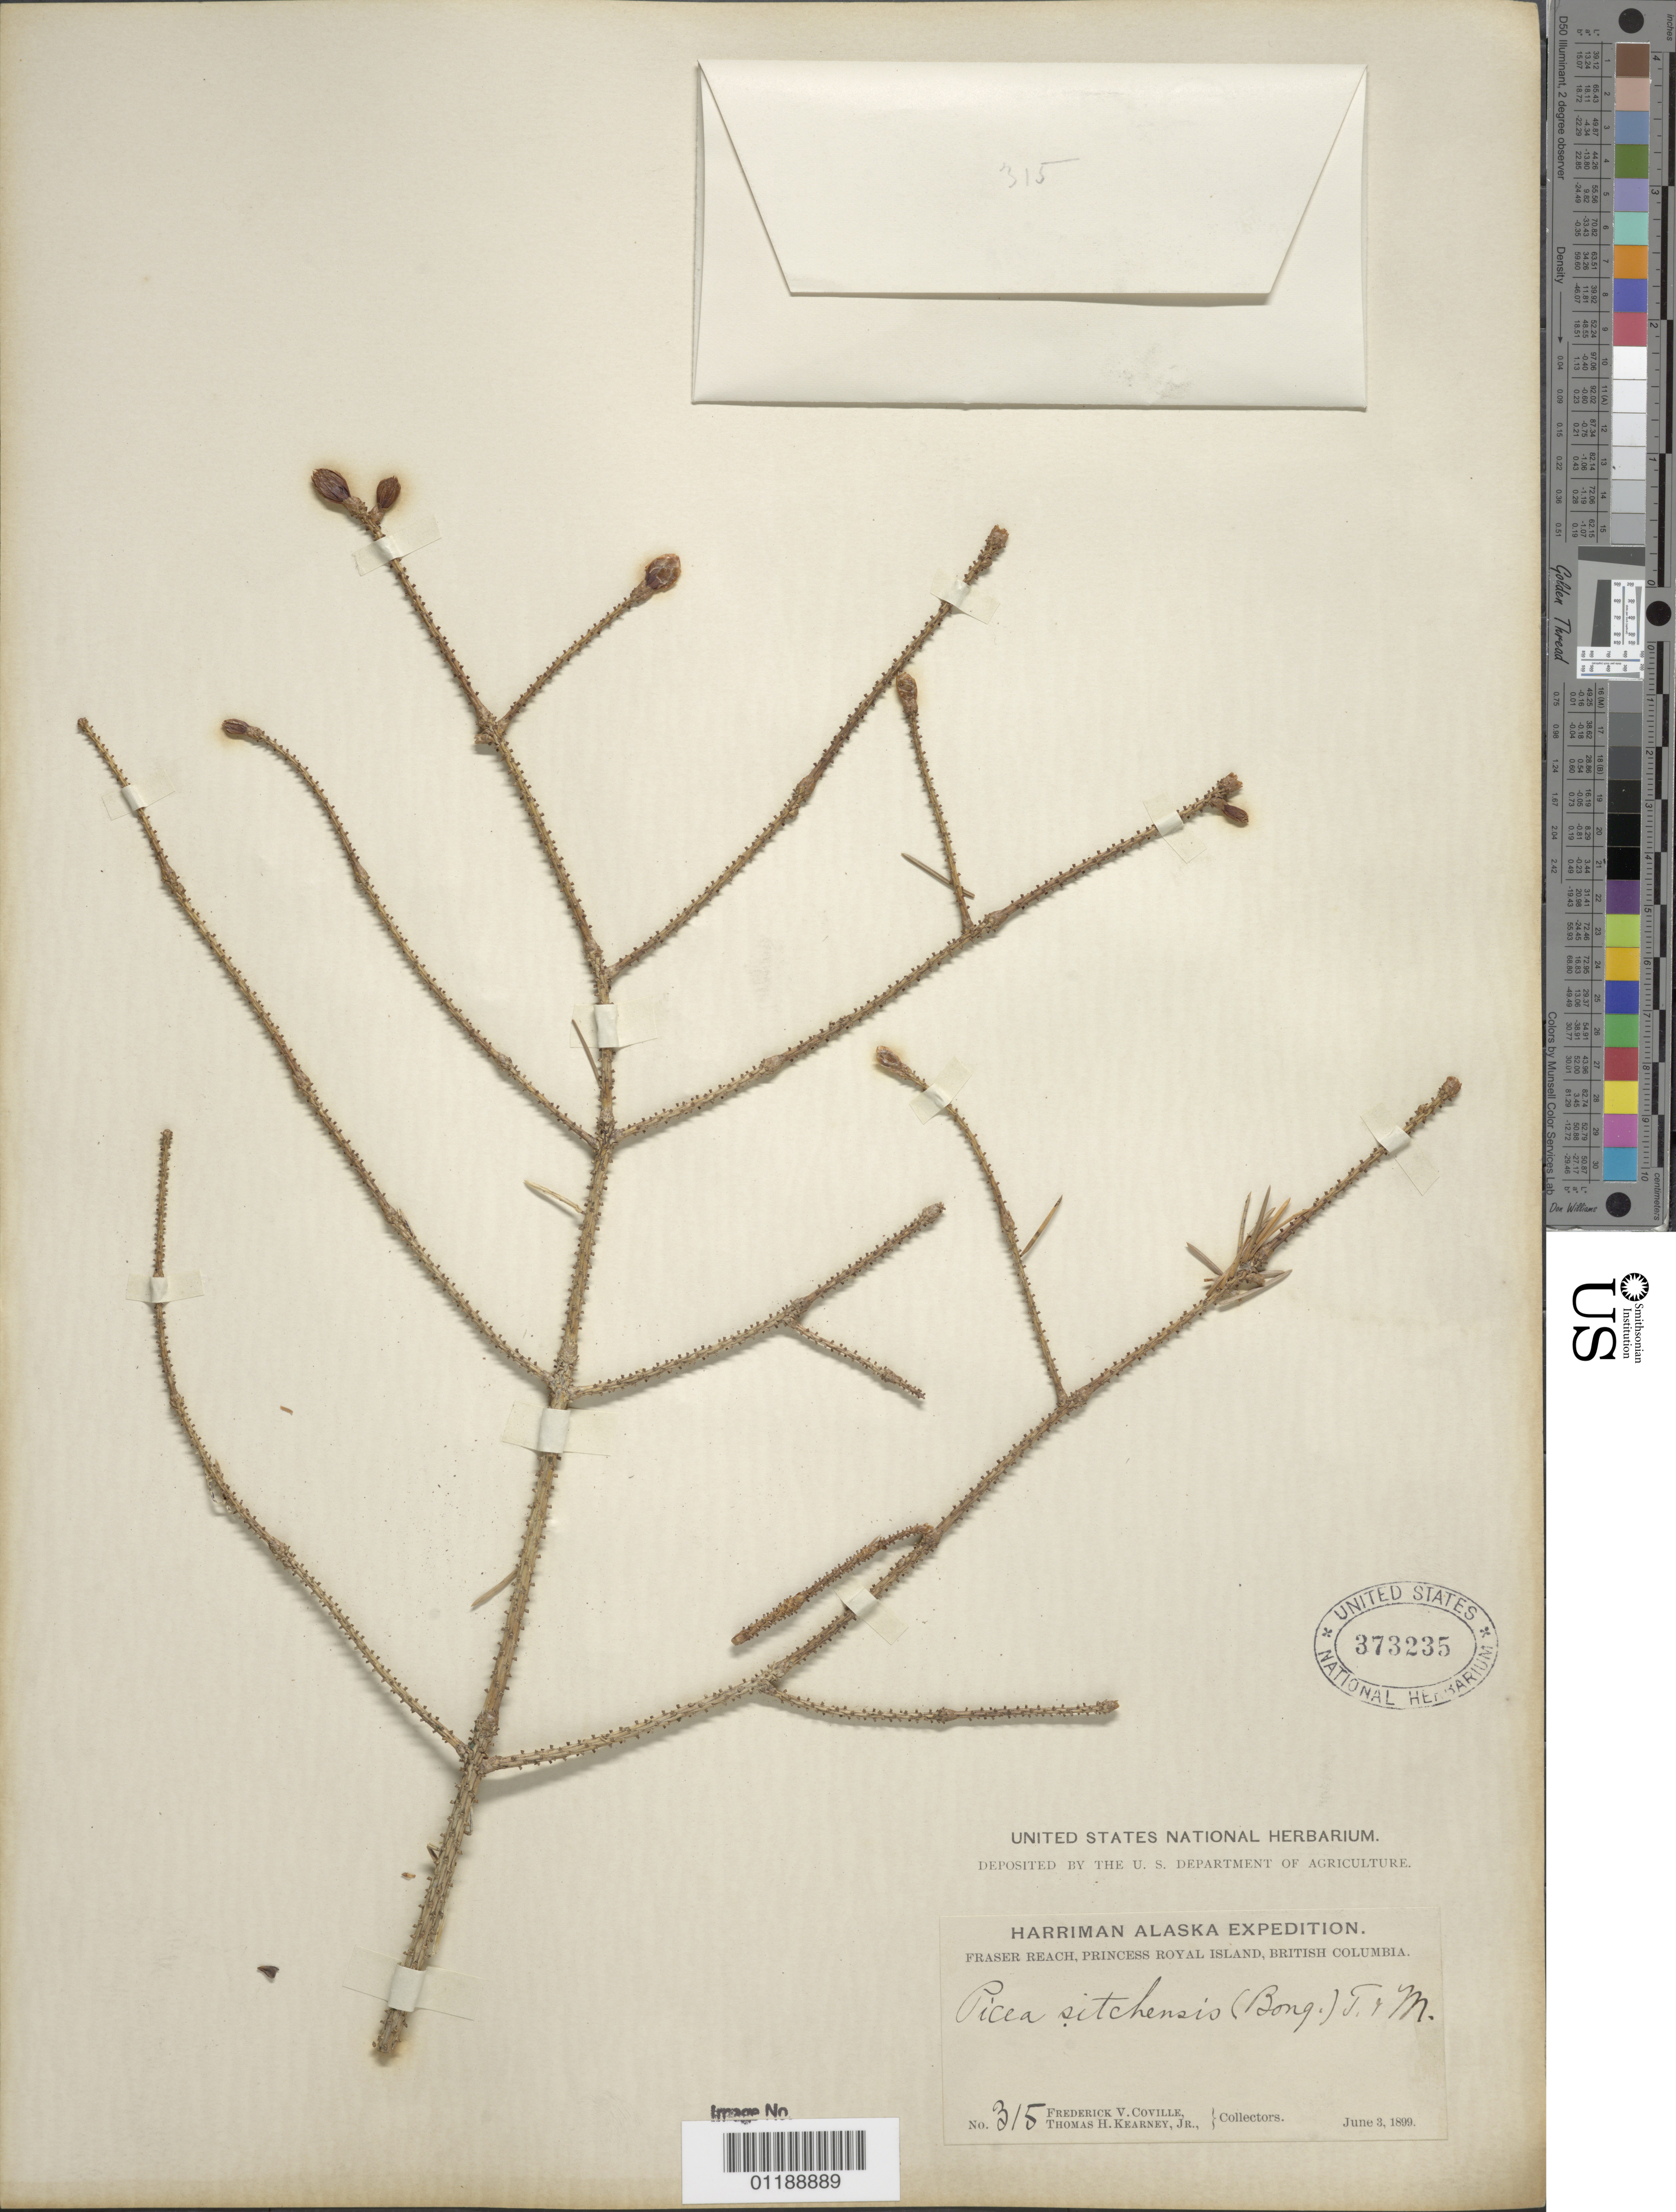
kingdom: Plantae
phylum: Tracheophyta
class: Pinopsida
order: Pinales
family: Pinaceae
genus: Picea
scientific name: Picea sitchensis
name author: (Bong.) Carrière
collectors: F. V. Coville & T. H. Kearney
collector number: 315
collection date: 1899-06-03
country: Canada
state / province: British Columbia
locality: Fraser Reach, Princess Royal Island.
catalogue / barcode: US 373235